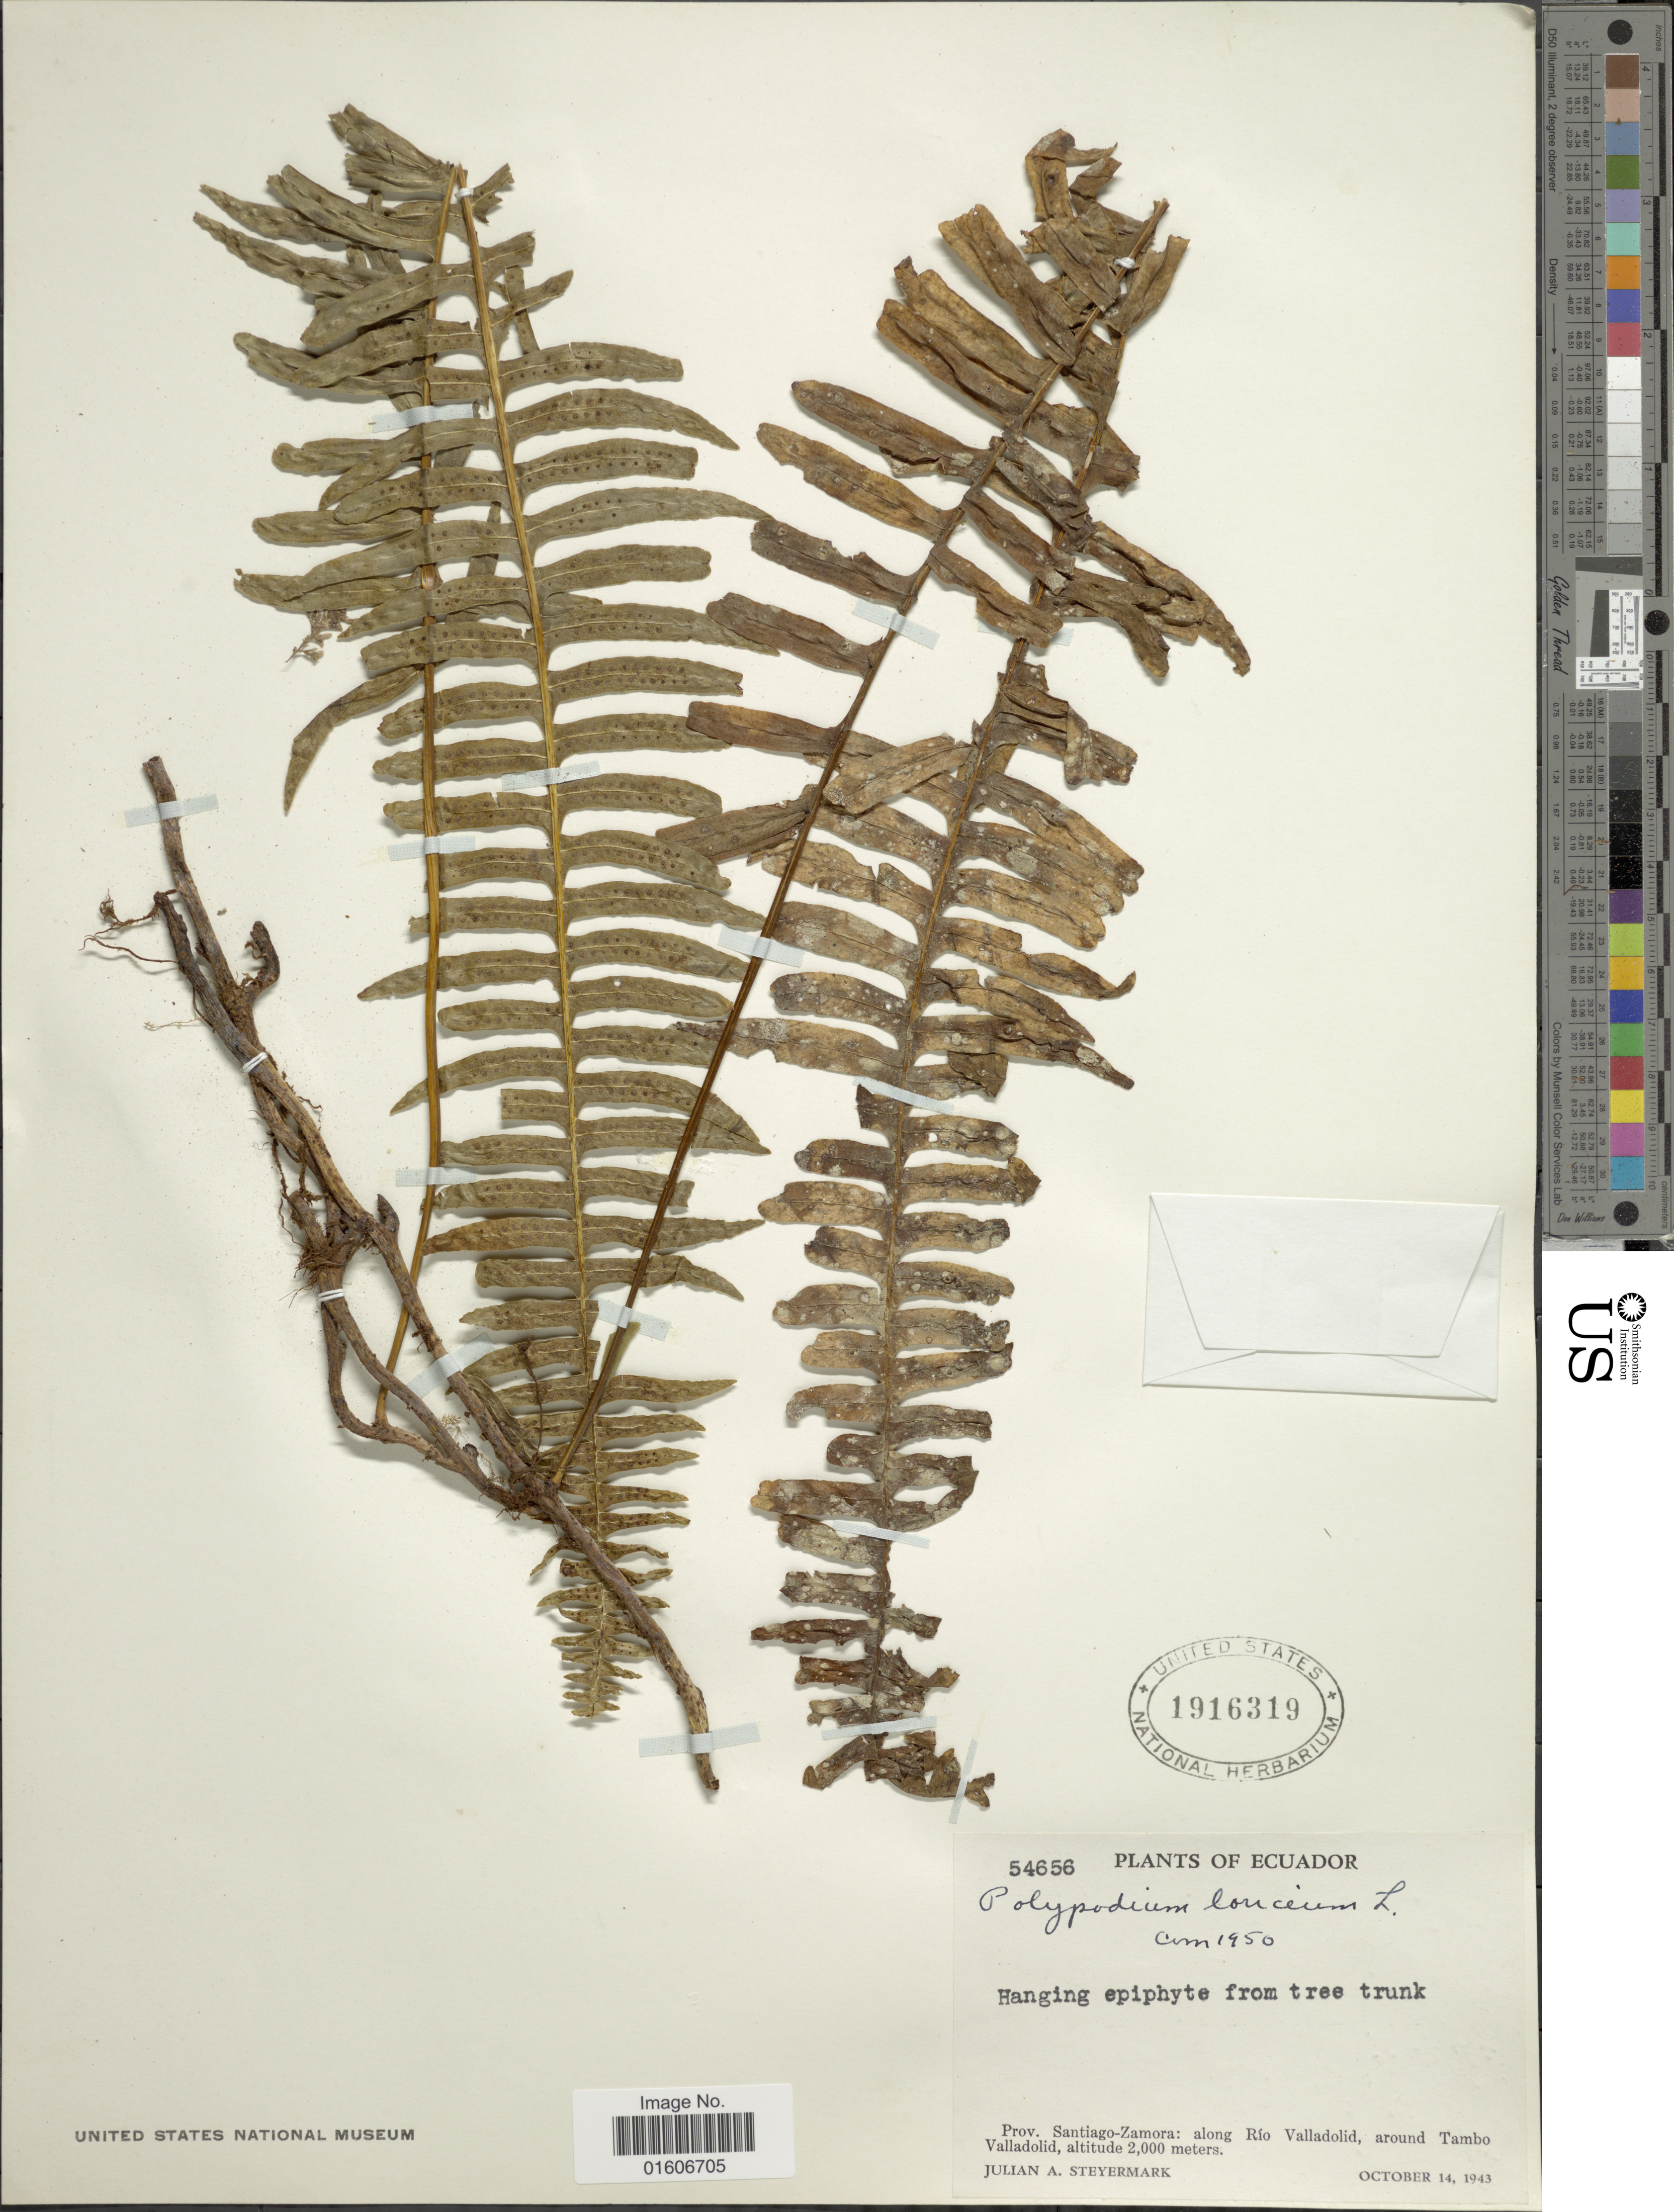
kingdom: Plantae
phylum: Tracheophyta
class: Polypodiopsida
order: Polypodiales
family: Polypodiaceae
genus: Serpocaulon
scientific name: Serpocaulon loriceum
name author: (L.) A.R. Sm.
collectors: J. Steyermark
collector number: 54656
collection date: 1943-10-14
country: Ecuador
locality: Prov. Santiago-Zamora: along Río Valladolid, around Tambo Valladolid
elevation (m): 2000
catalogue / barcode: US 1916319